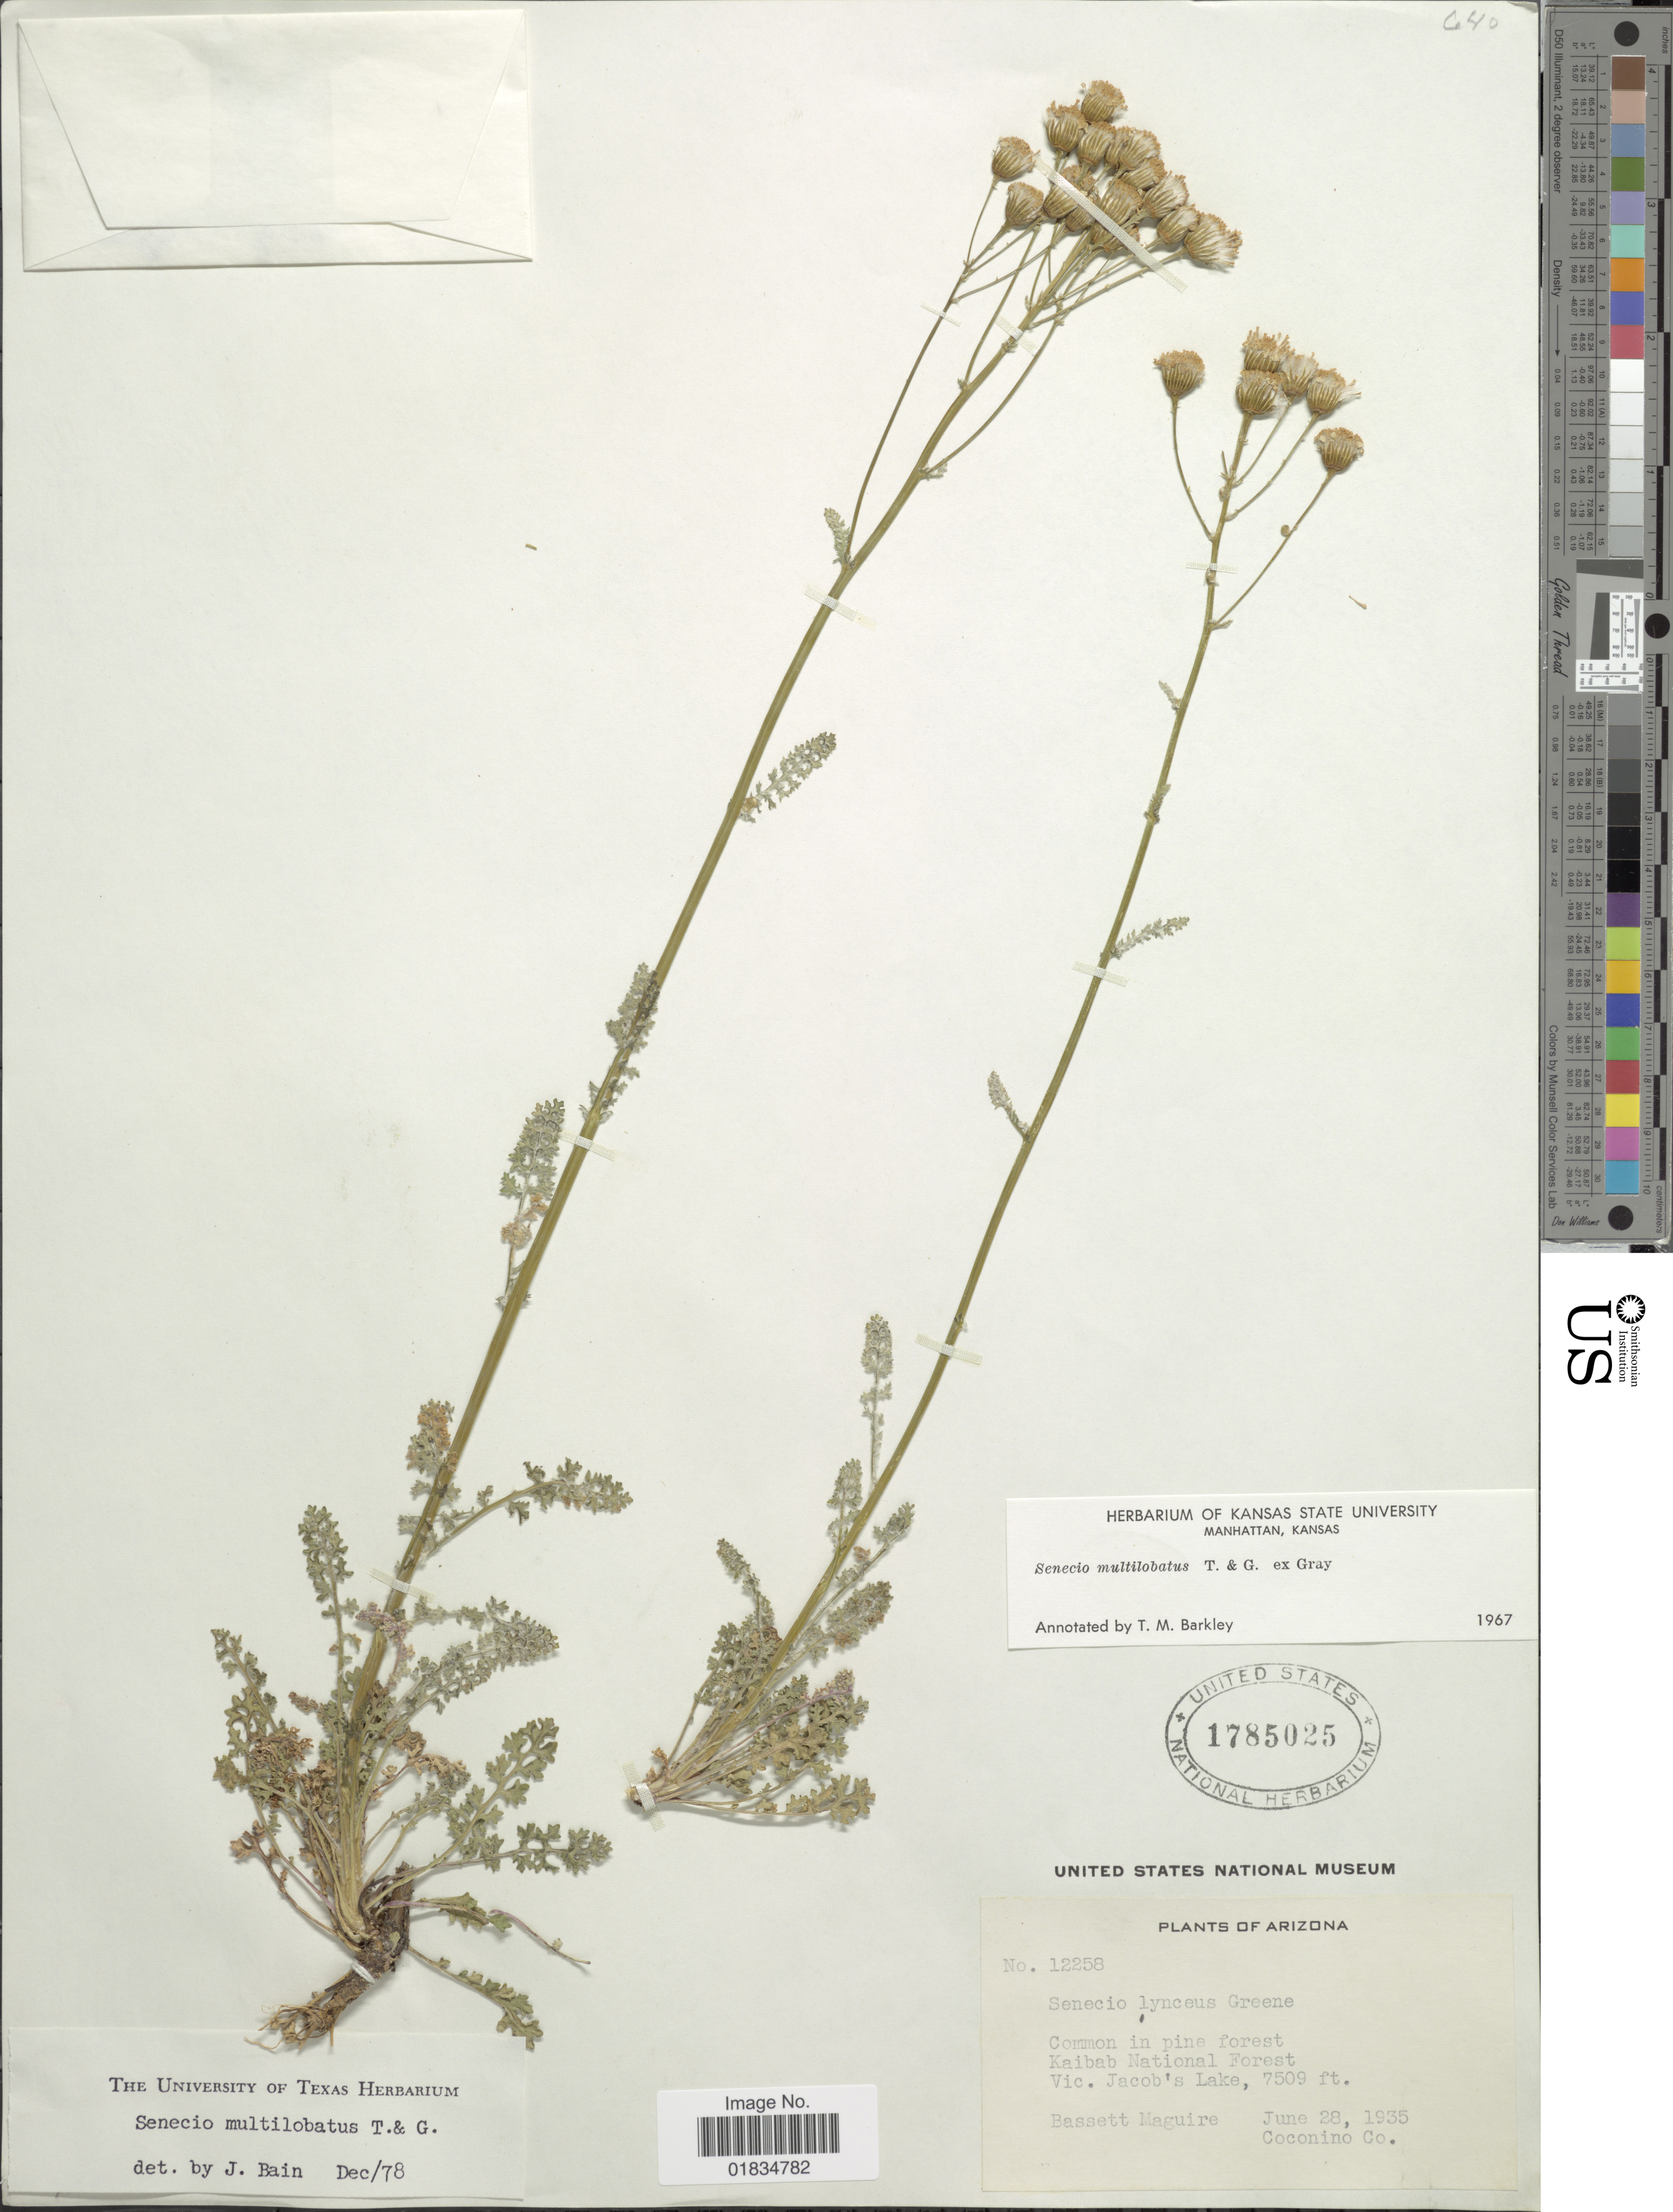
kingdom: Plantae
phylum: Tracheophyta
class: Magnoliopsida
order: Asterales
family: Asteraceae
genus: Senecio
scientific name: Senecio multicapitatus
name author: Greenm.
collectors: B. Maguire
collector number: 12258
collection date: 1935-06-28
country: United States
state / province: Alaska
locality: Kaibab National forest. Vic. Jacob's Lake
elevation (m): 2289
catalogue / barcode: US 1785025